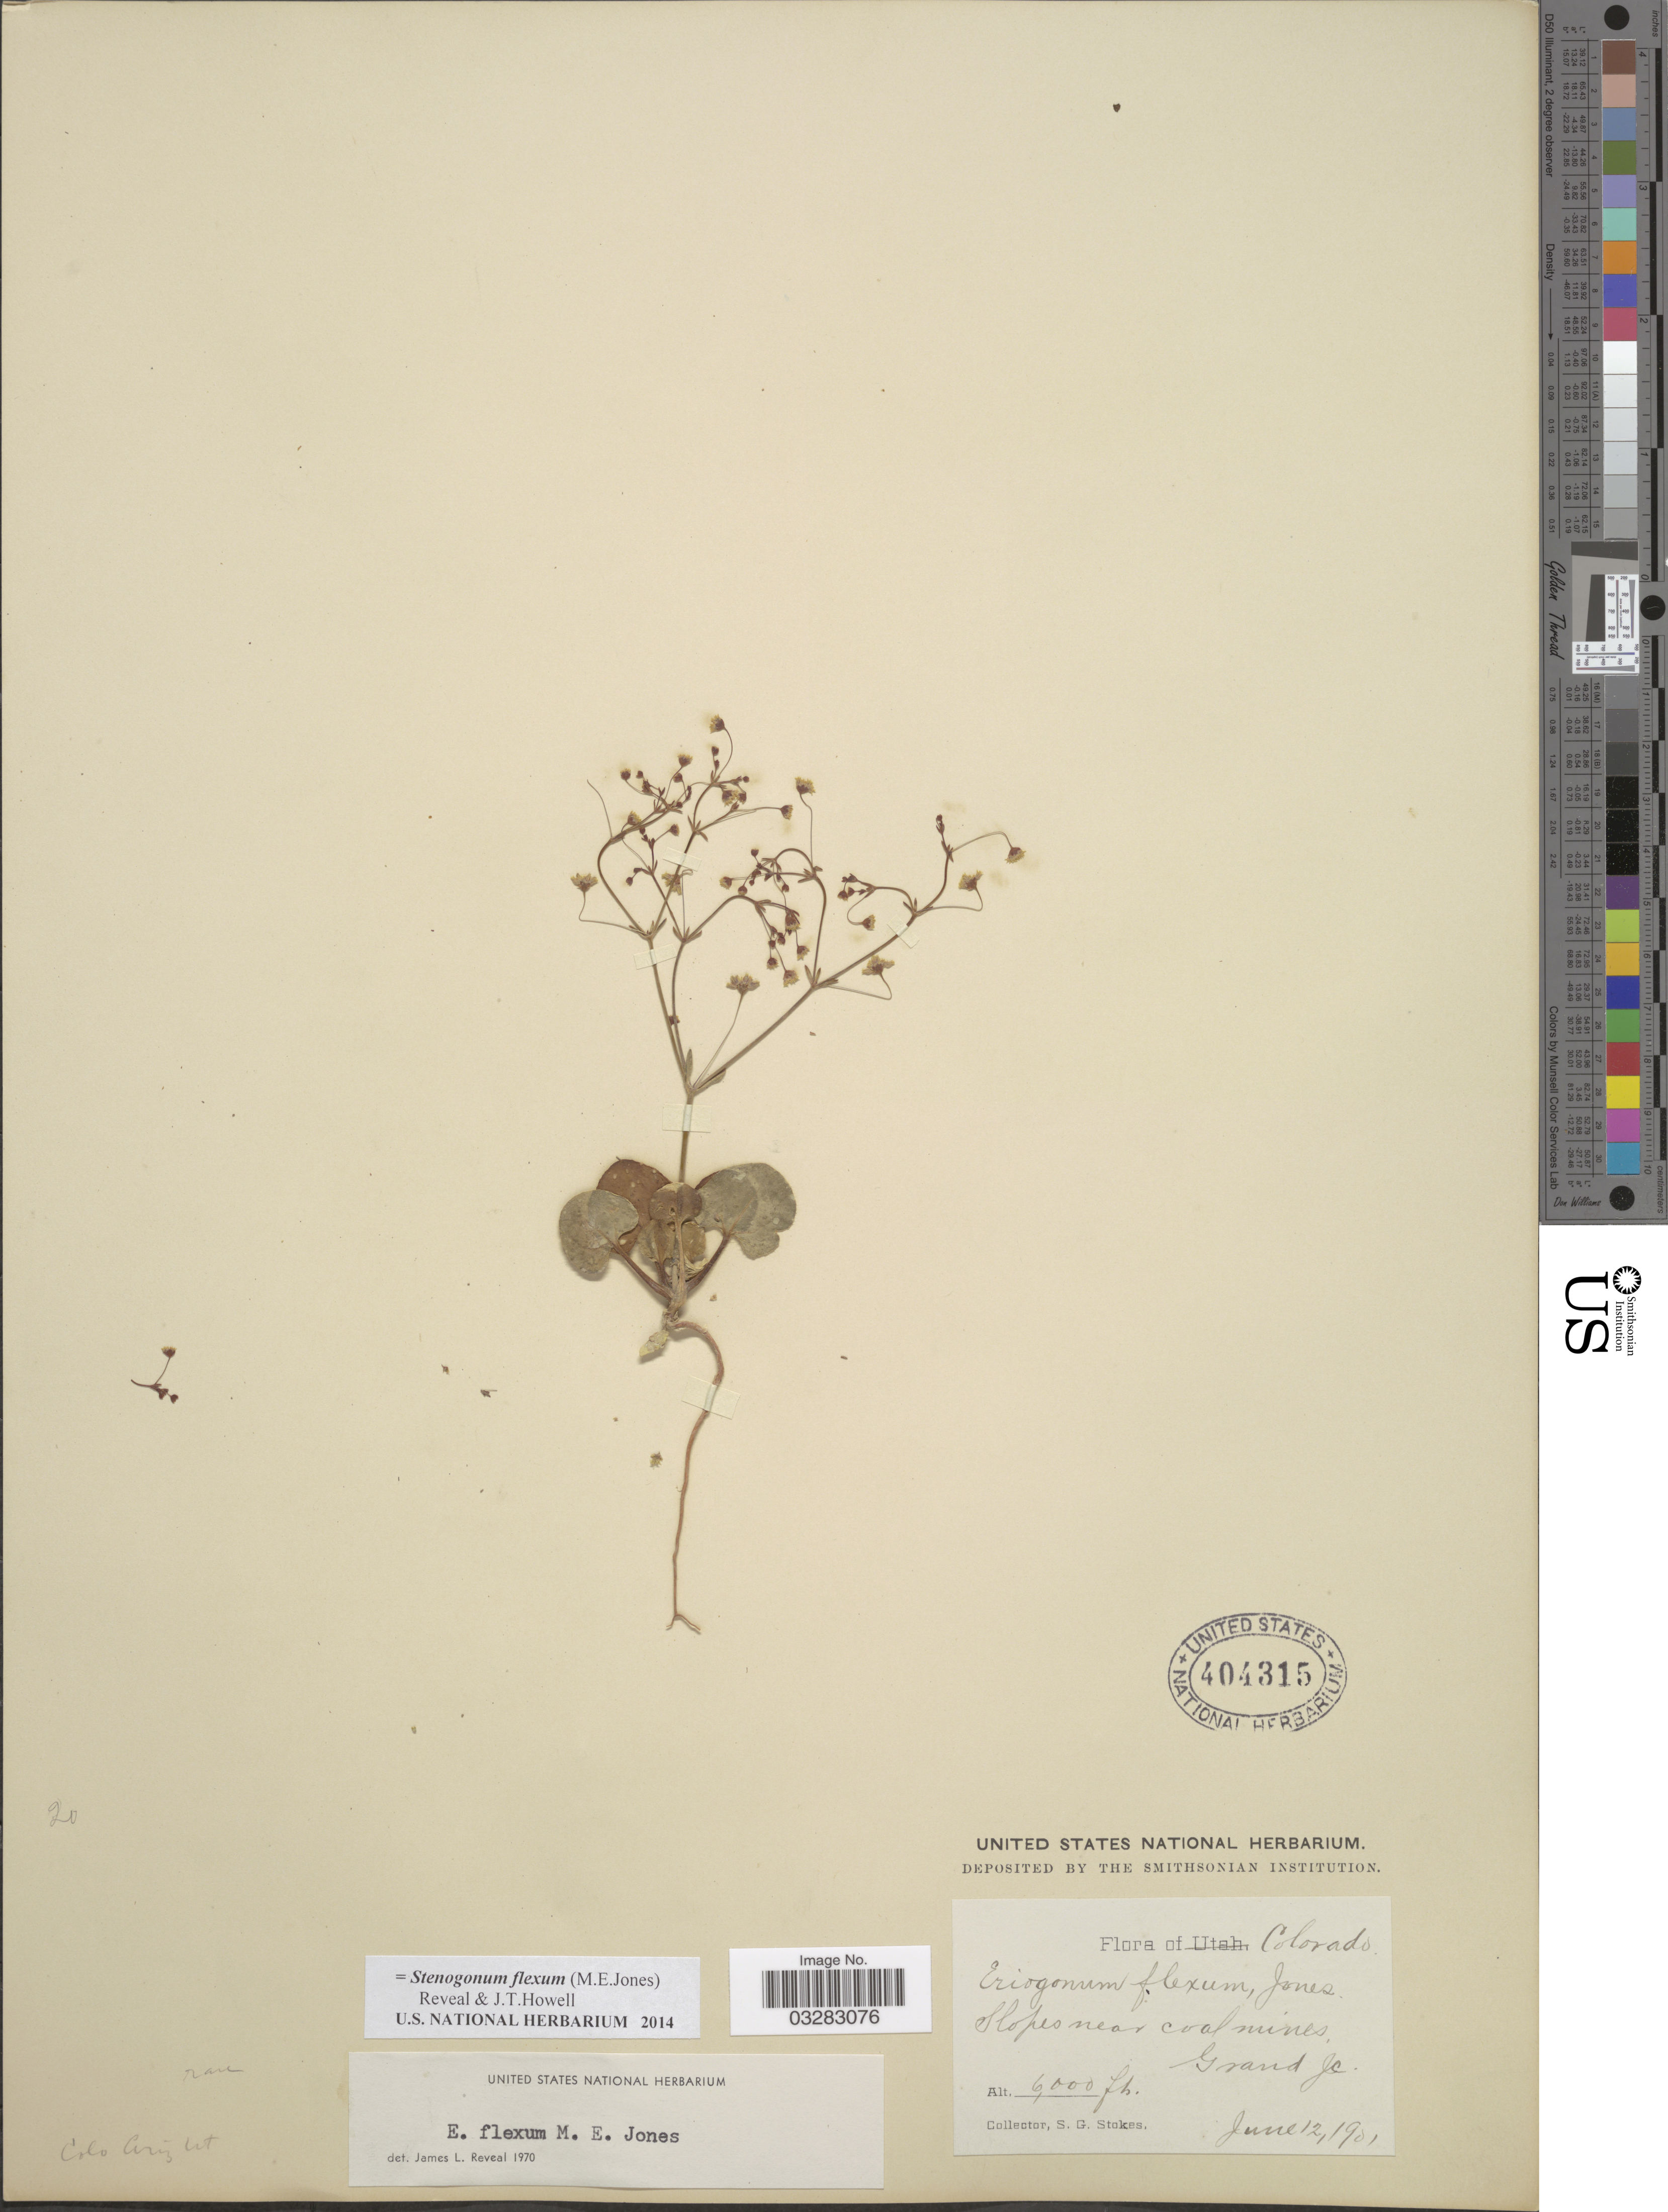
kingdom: Plantae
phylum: Tracheophyta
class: Magnoliopsida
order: Caryophyllales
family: Polygonaceae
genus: Stenogonum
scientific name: Stenogonum flexum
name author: (M.E. Jones) Reveal & J.T. Howell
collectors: S. G. Stokes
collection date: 1901-06-12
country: United States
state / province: Colorado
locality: Slopes near coal mines. Grand Jc.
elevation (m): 1829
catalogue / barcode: US 404315